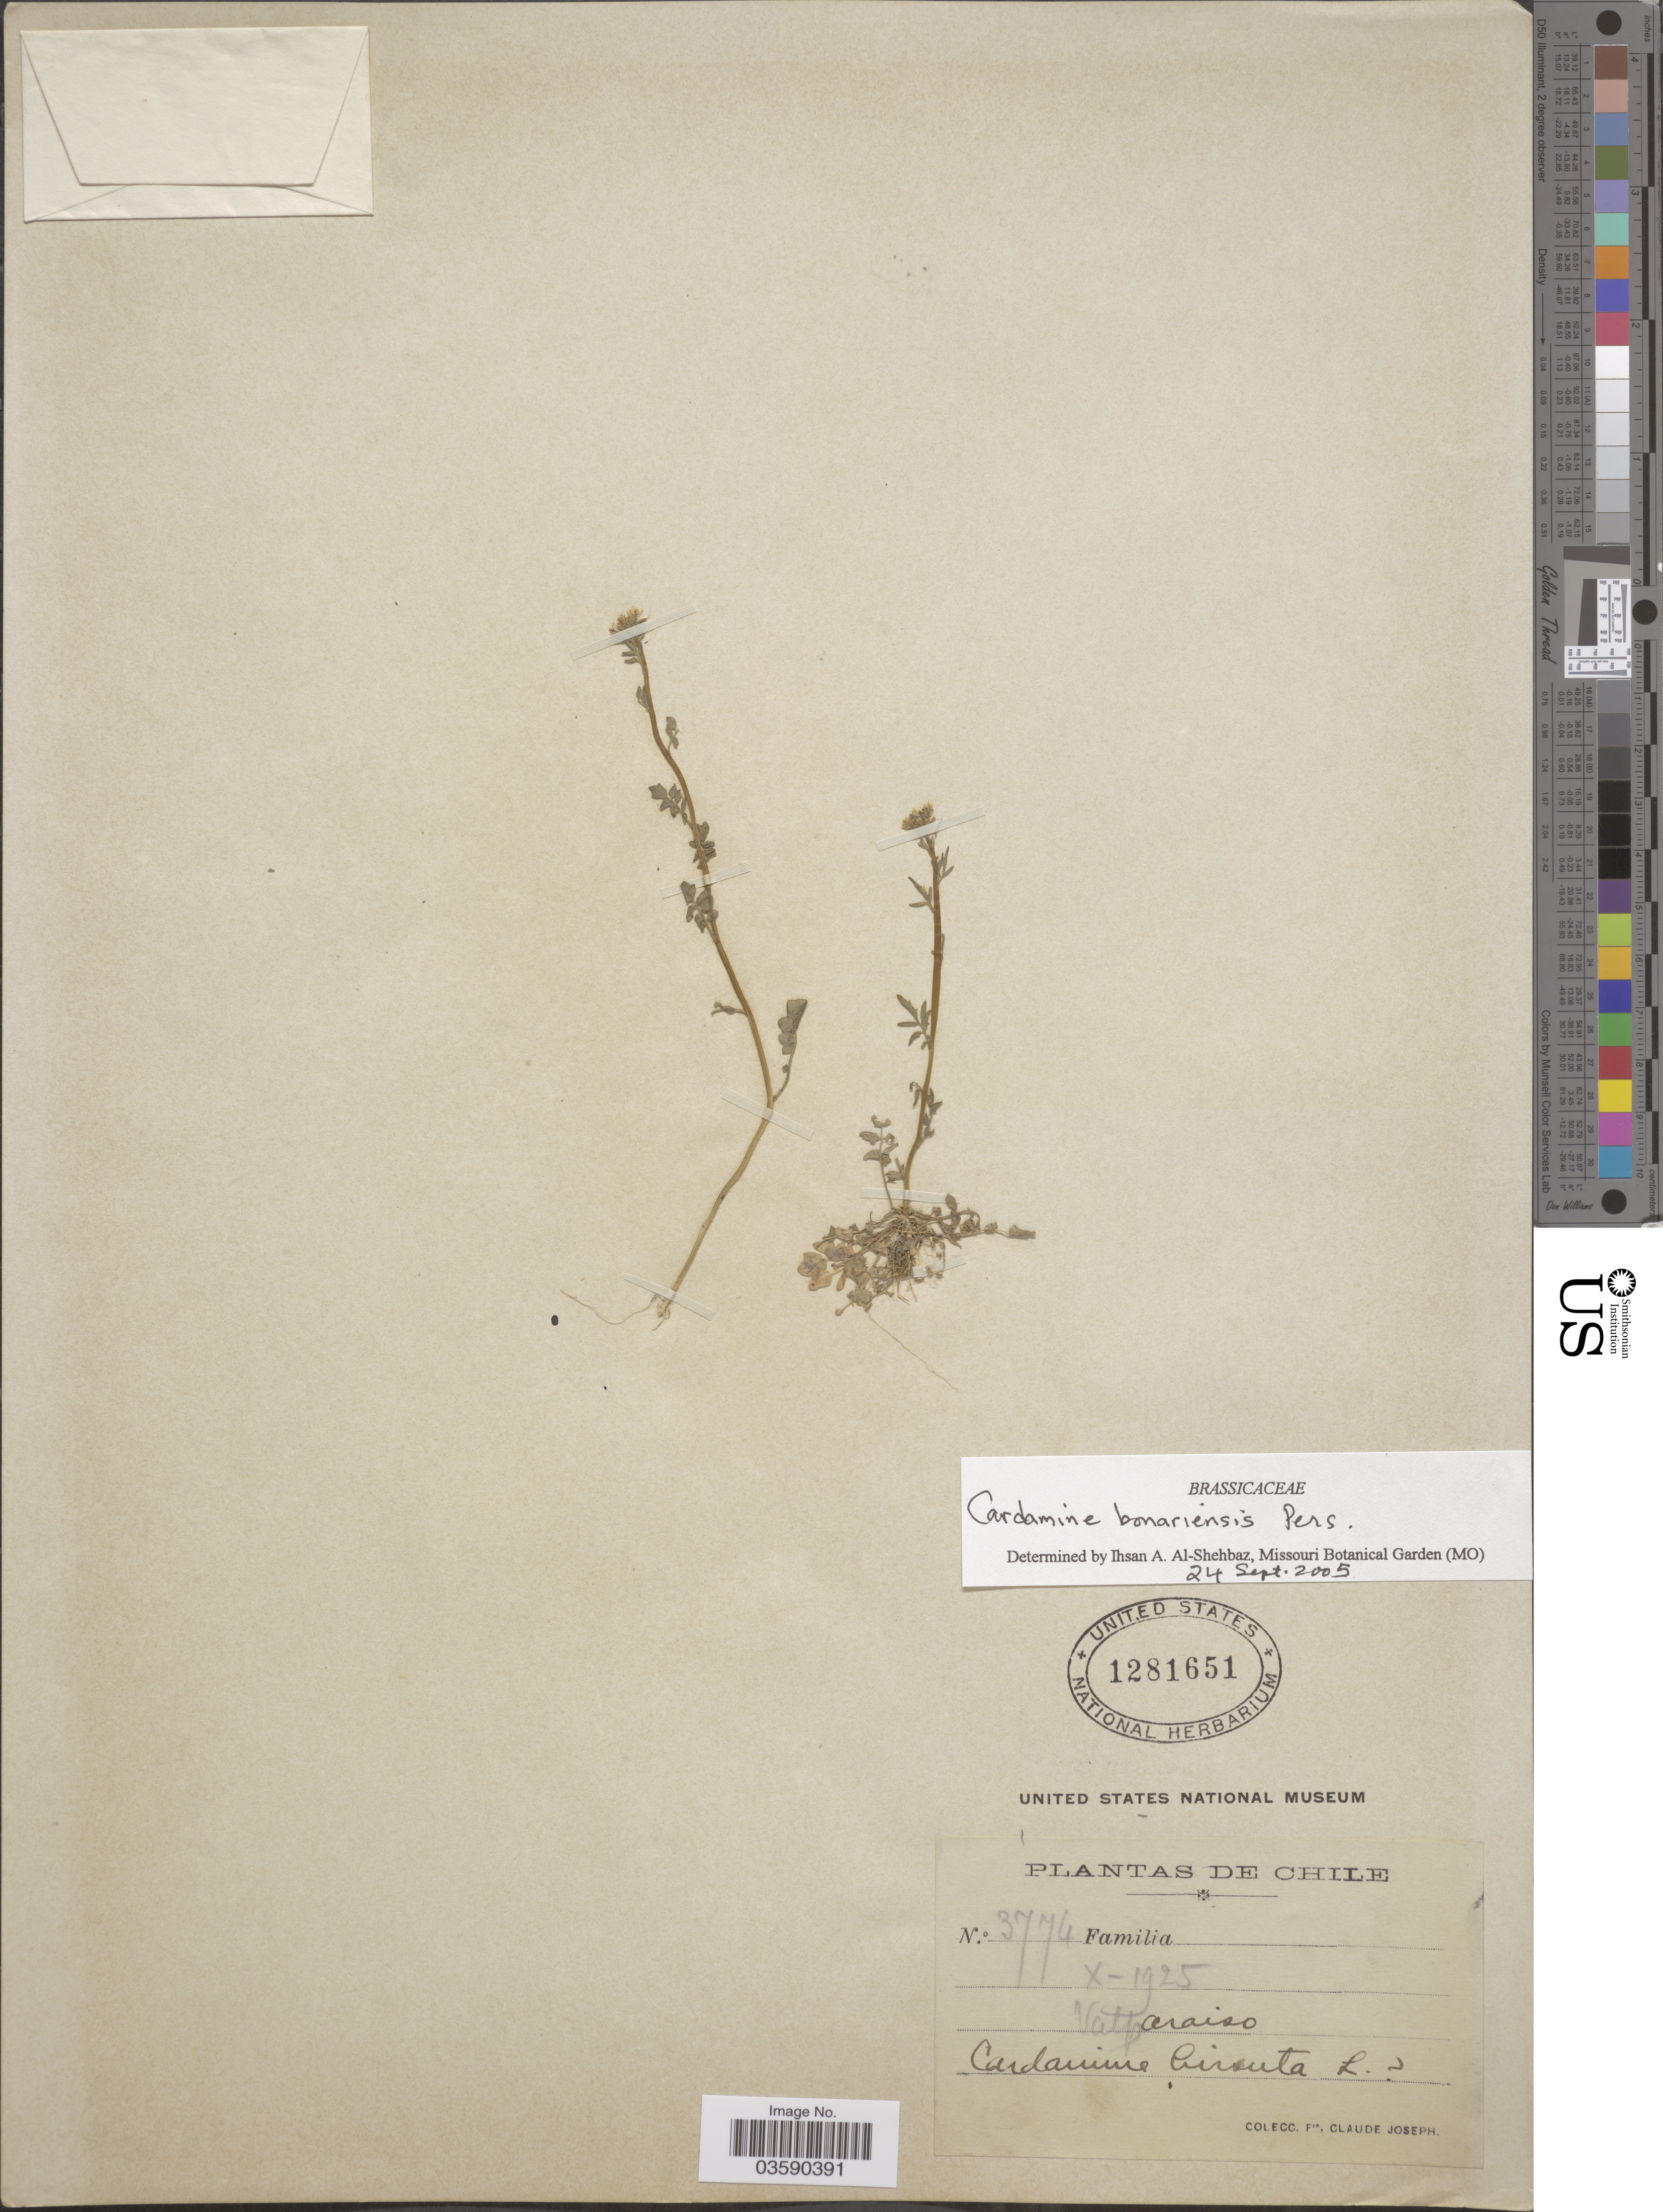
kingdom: Plantae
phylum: Tracheophyta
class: Magnoliopsida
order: Brassicales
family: Brassicaceae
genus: Cardamine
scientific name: Cardamine bonariensis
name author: Pers.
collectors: Bro. Claude-Joseph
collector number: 3774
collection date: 1925-05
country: Chile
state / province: Valparaíso (V)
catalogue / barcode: US 1281651